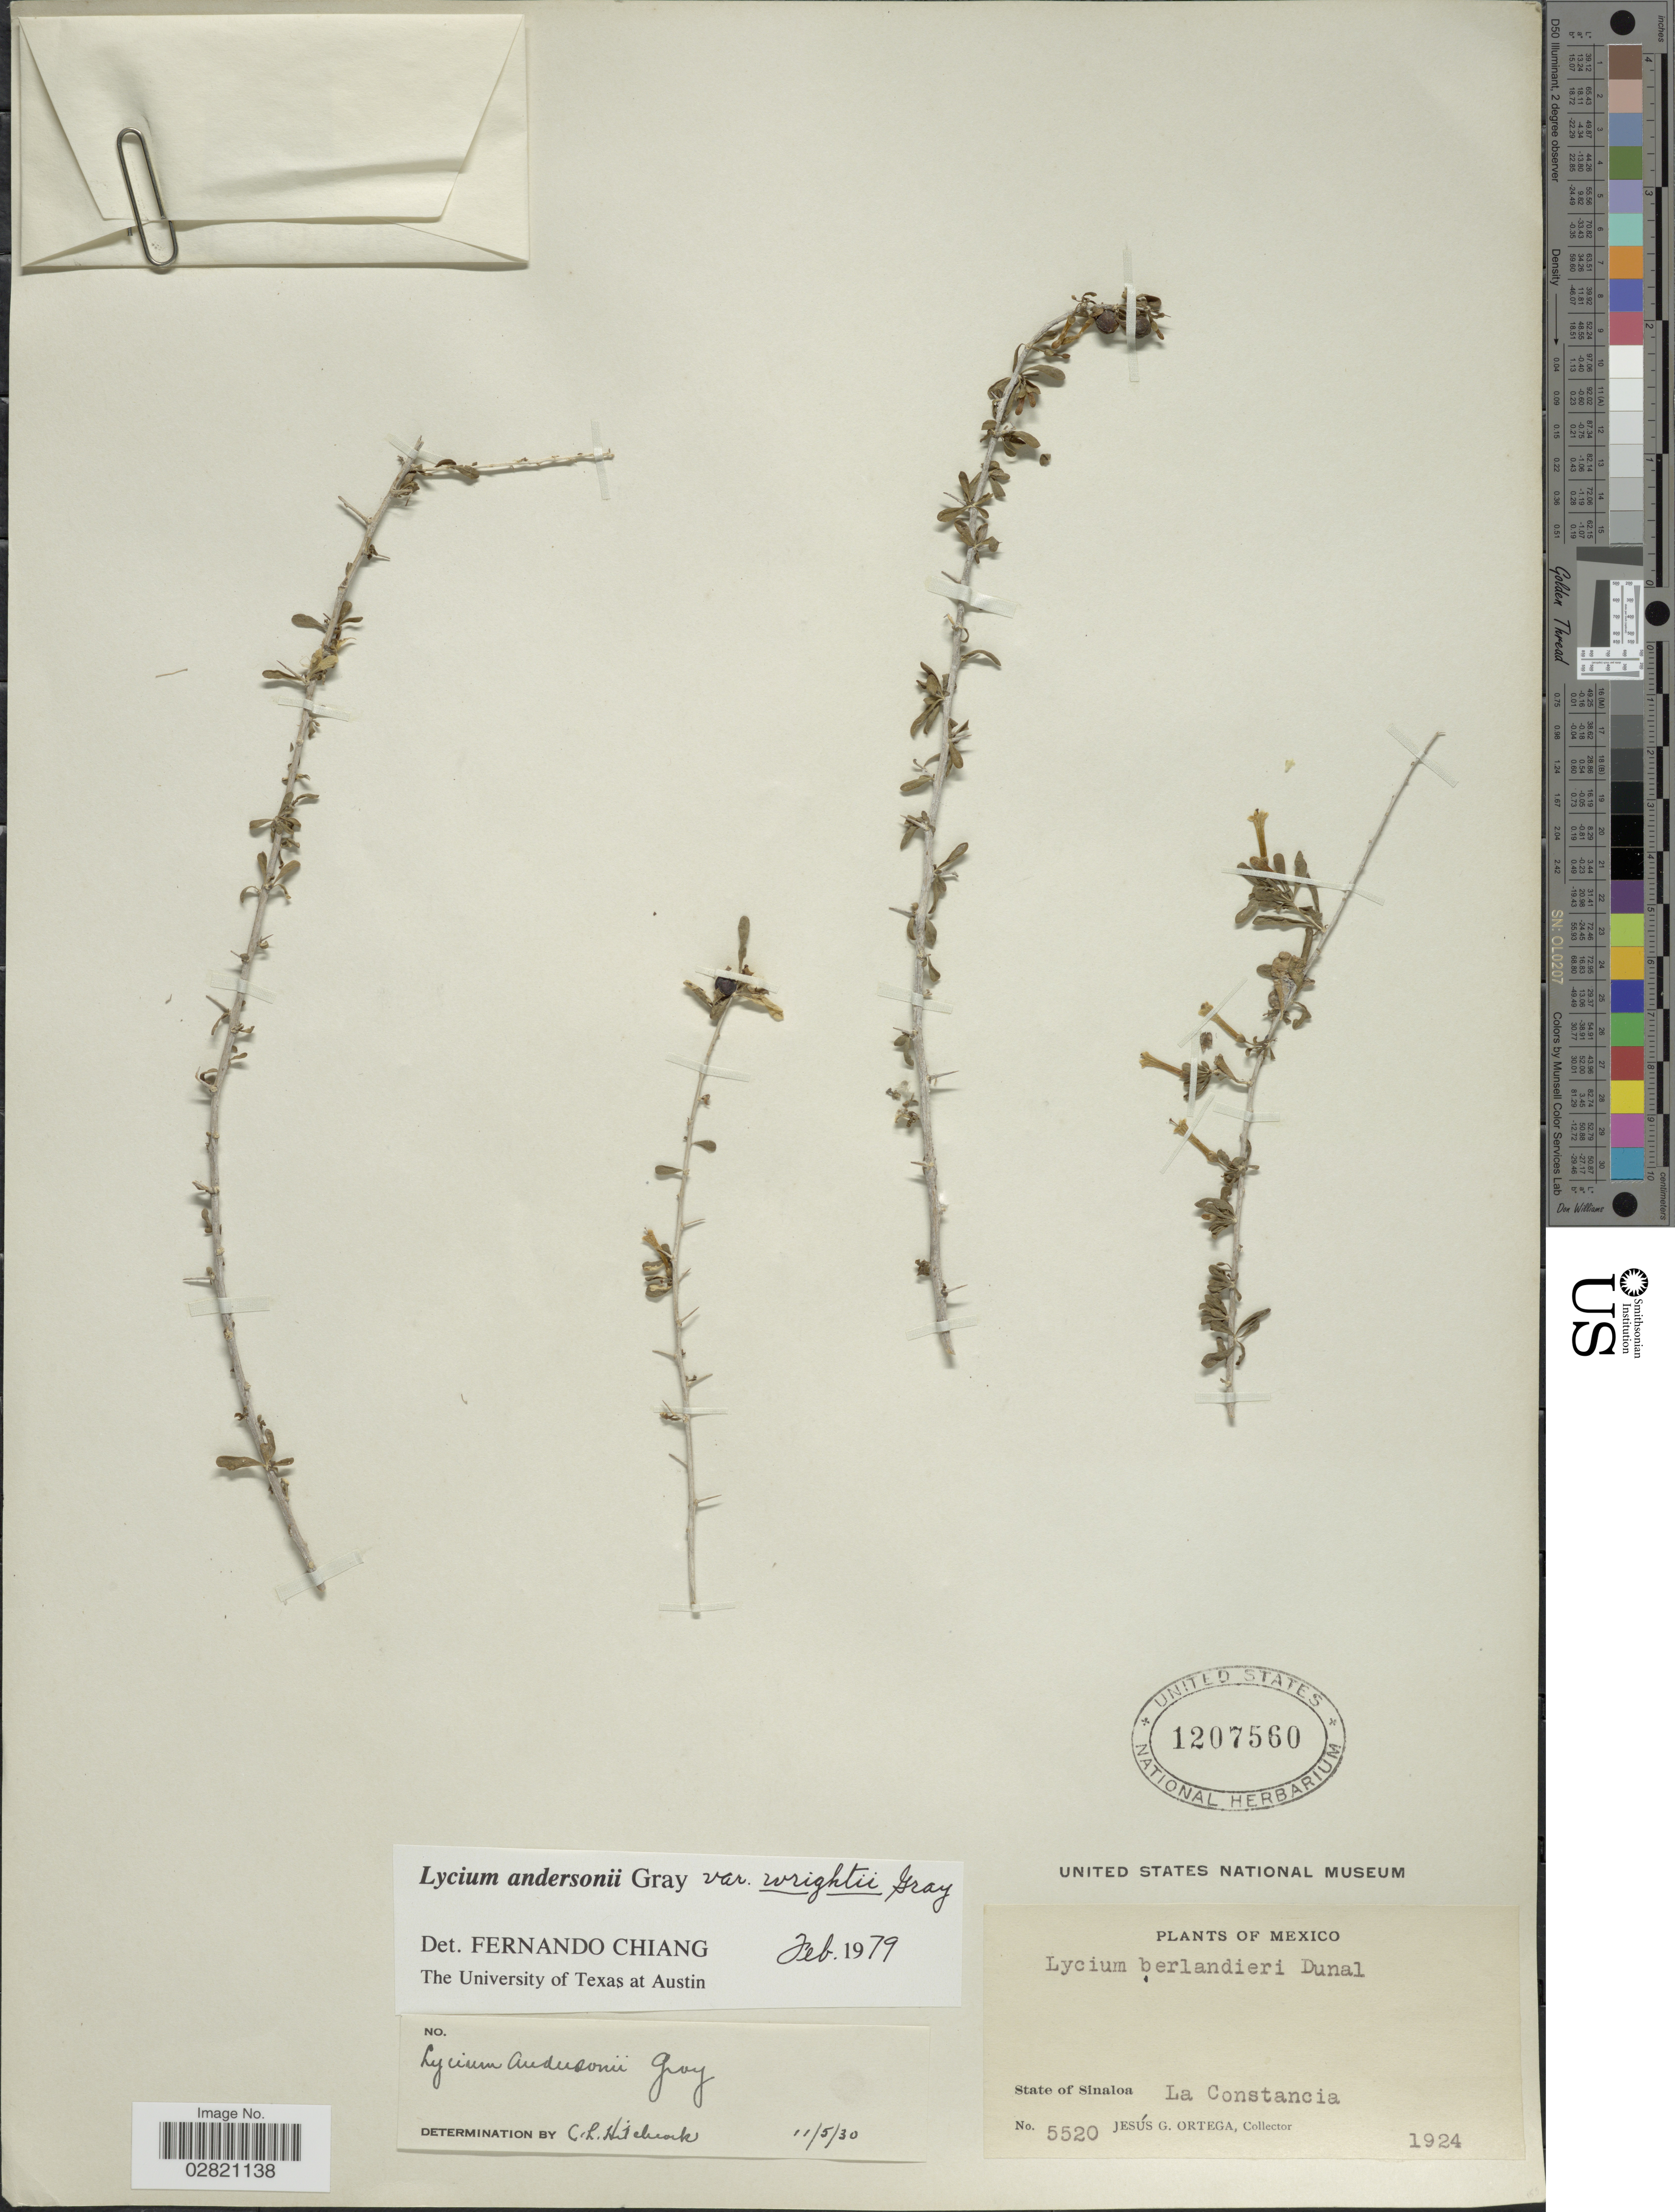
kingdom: Plantae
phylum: Tracheophyta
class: Magnoliopsida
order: Solanales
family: Solanaceae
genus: Lycium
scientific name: Lycium andersonii var. wrightii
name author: A. Gray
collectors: J. Ortega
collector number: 5520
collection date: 1924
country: Mexico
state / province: Sinaloa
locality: State of Sinaloa. La Constancia.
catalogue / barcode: US 1207560